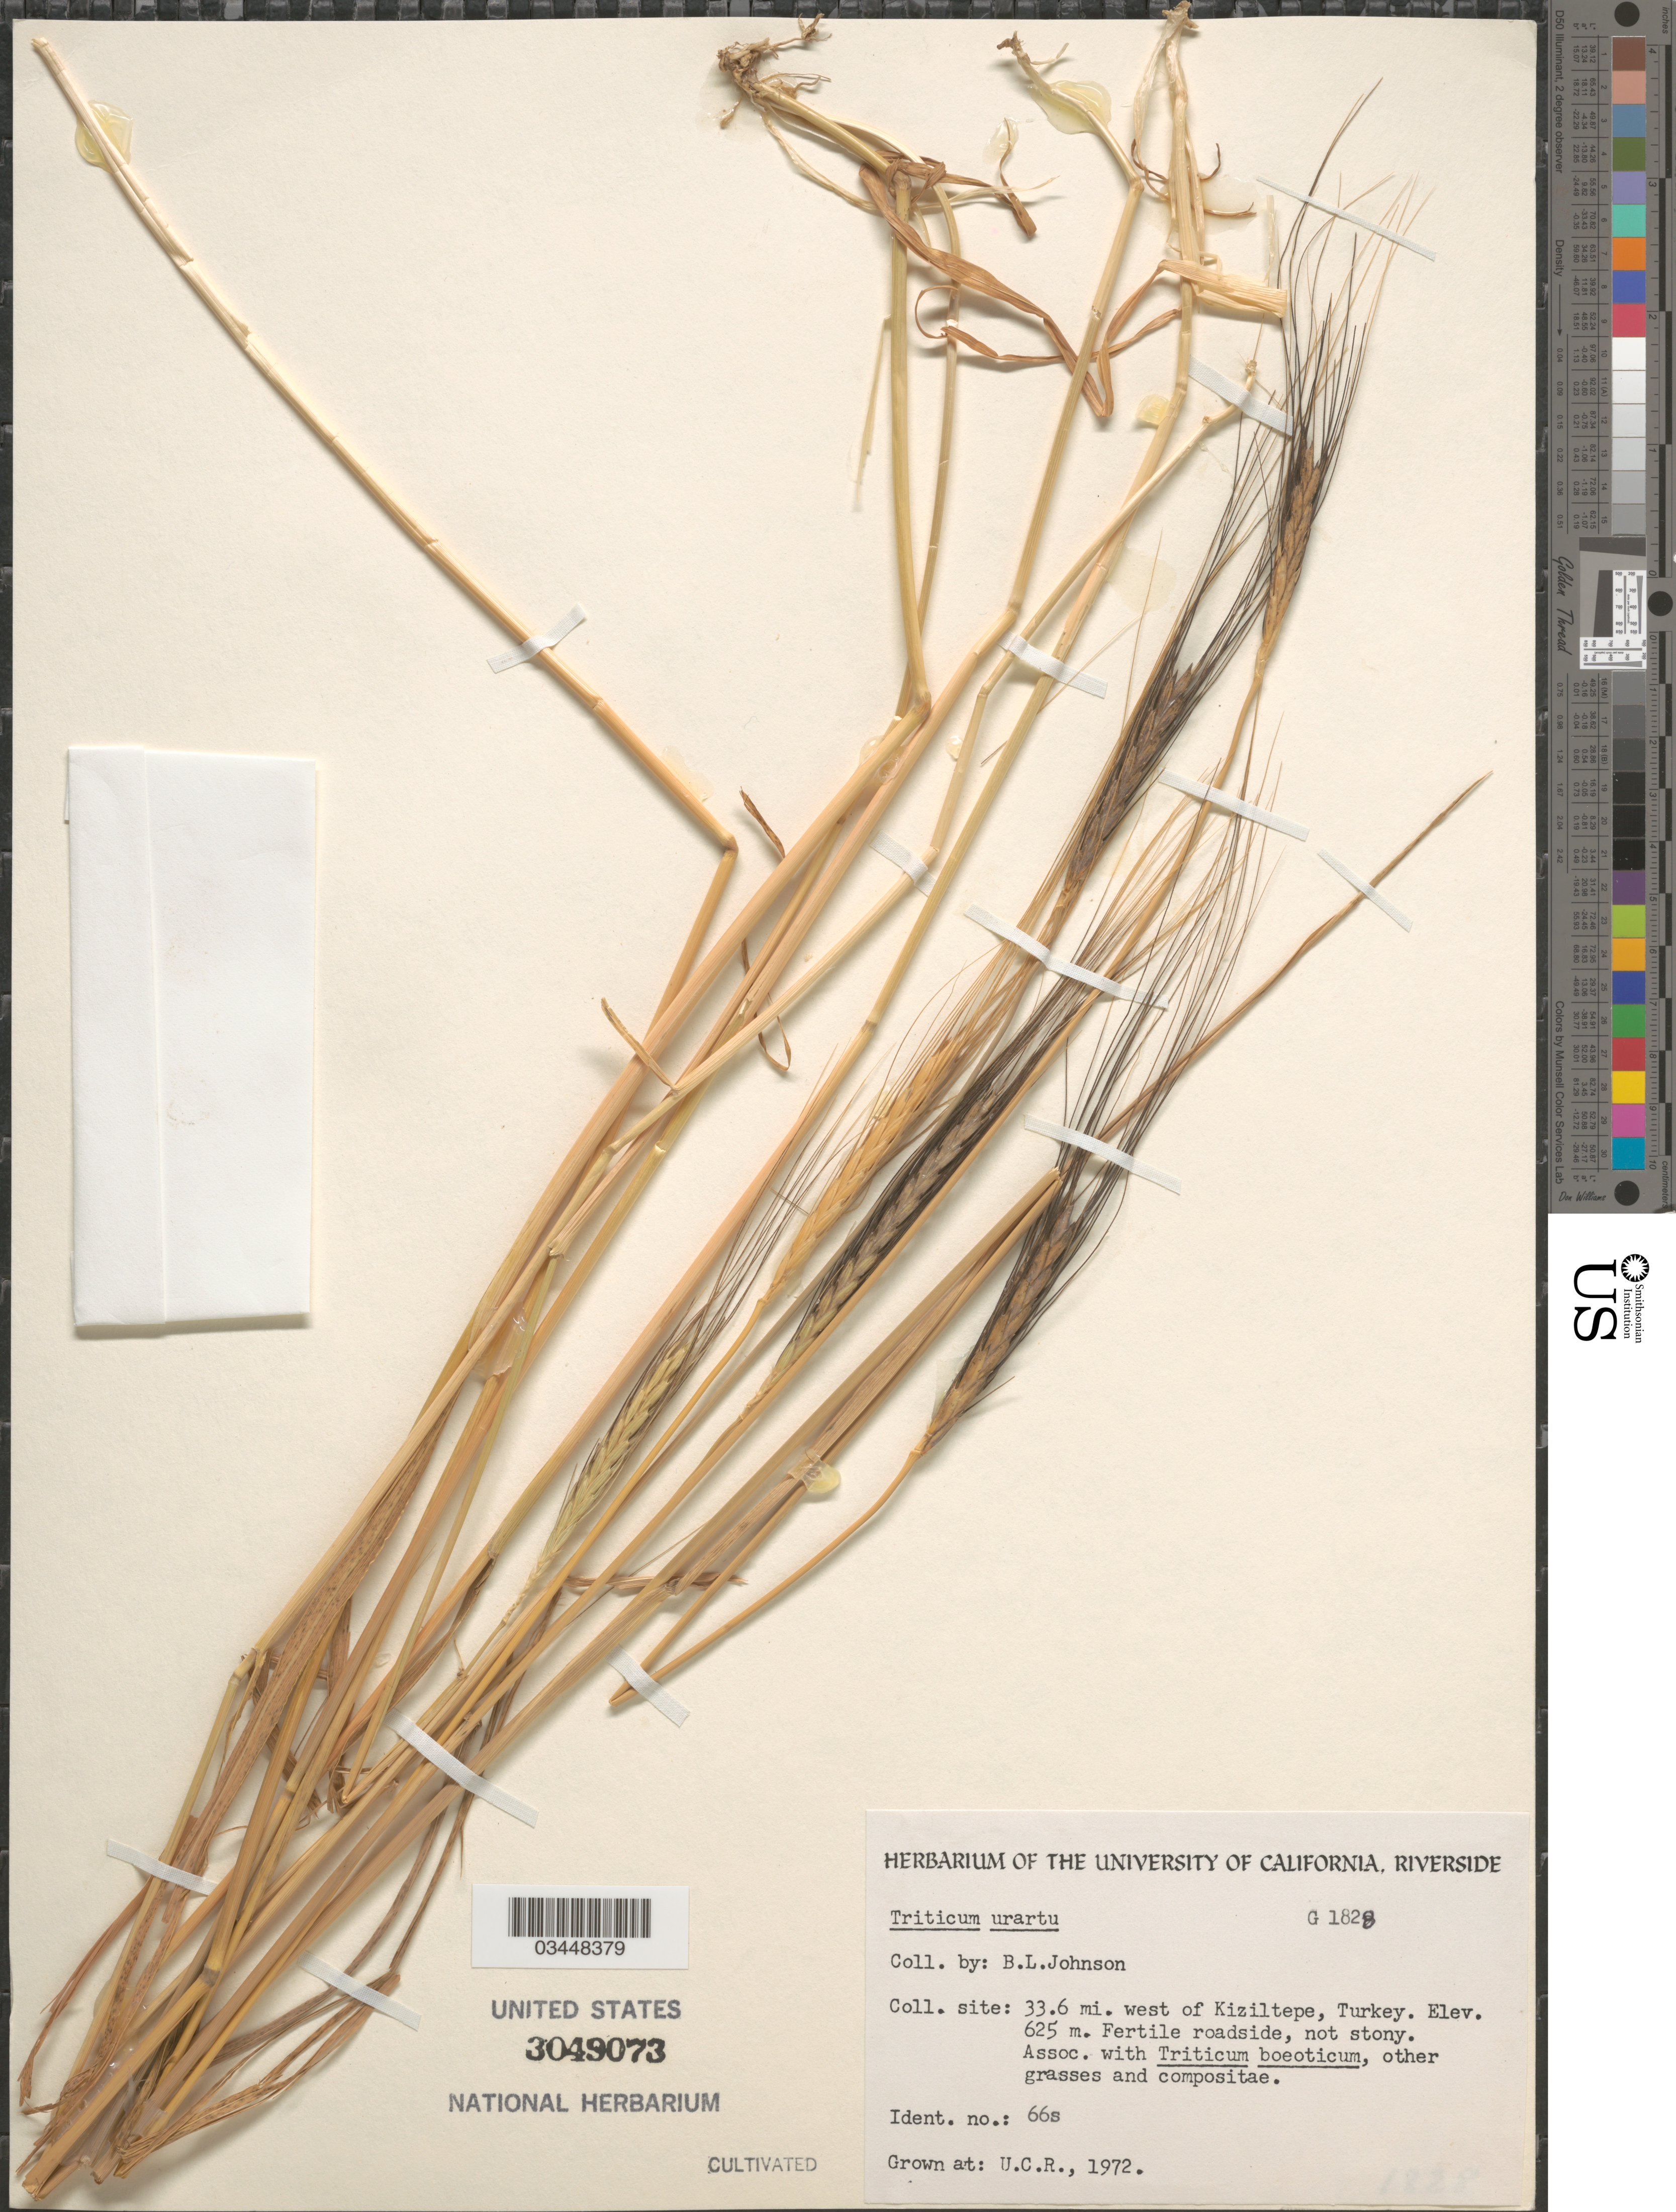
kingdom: Plantae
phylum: Tracheophyta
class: Liliopsida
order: Poales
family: Poaceae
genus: Triticum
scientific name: Triticum urartu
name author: Thumanjan ex Gandilyan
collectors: ex herb. Univ. of California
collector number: G1828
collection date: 1972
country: United States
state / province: California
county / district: Riverside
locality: U.C.R.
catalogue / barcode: US 3049073